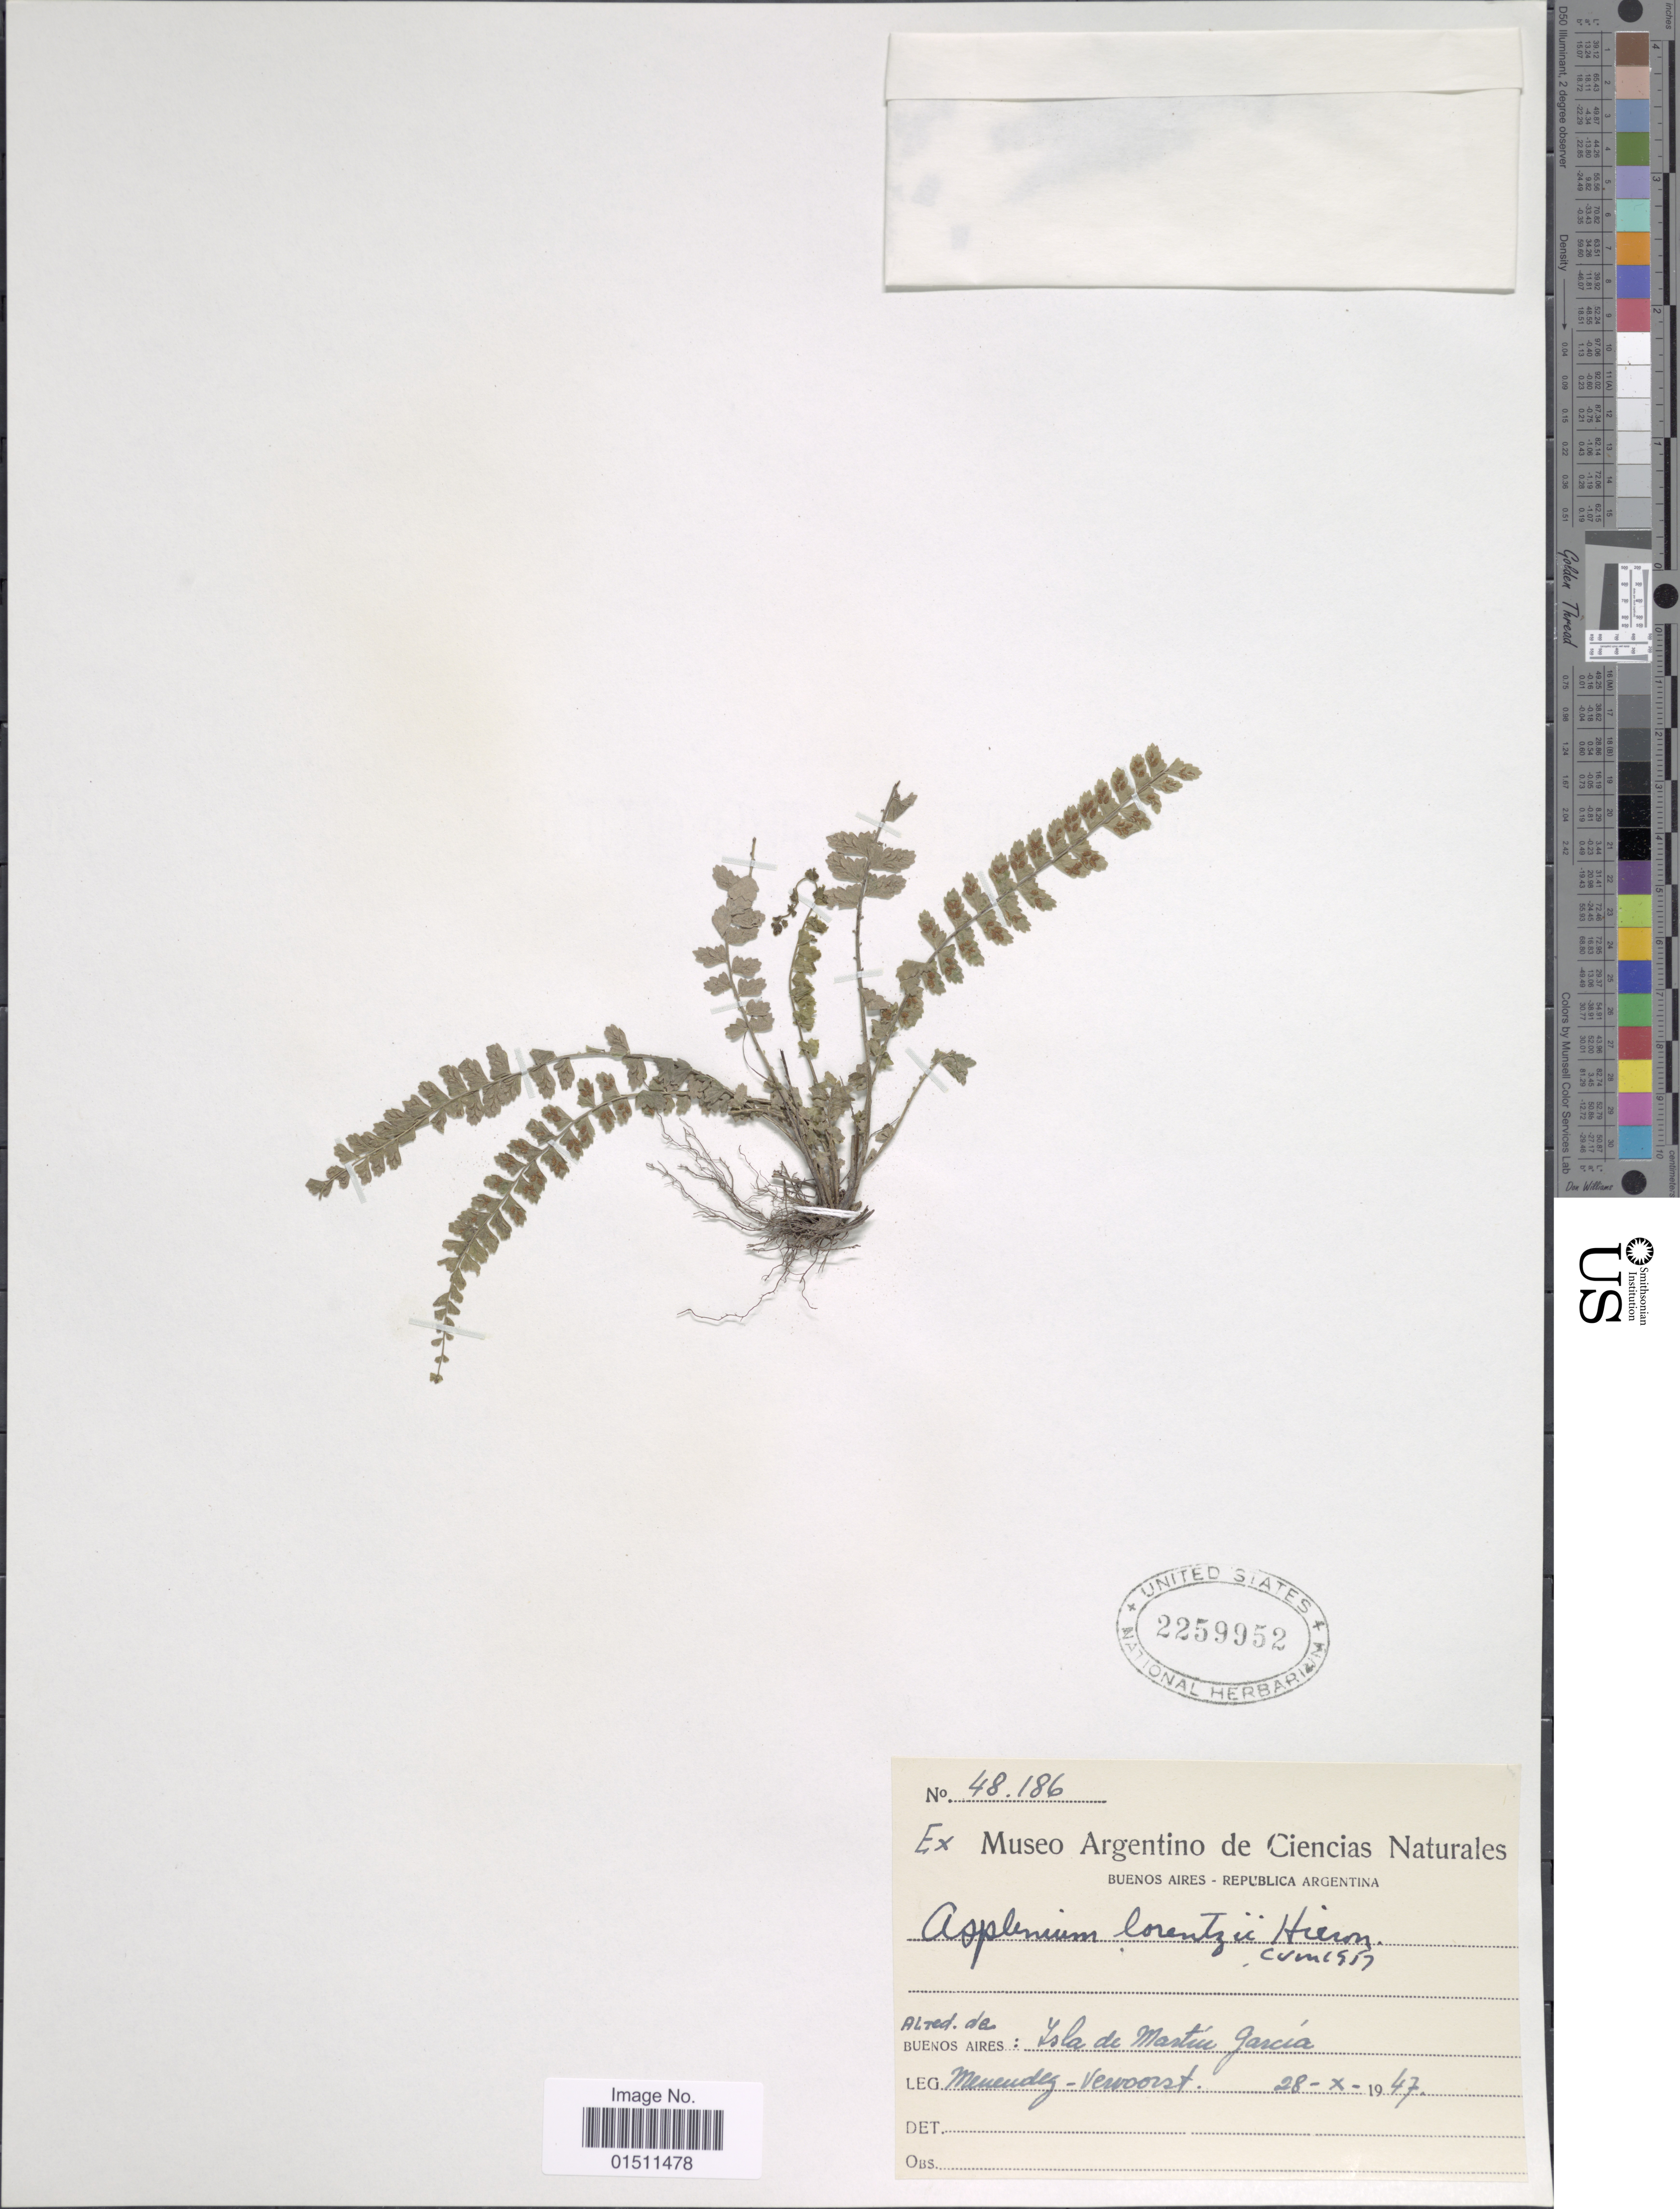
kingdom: Plantae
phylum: Tracheophyta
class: Polypodiopsida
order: Polypodiales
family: Aspleniaceae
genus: Asplenium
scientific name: Asplenium lorentzii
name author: Hieron.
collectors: Menendez-Vervoorst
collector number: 48186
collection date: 1947-10-28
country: Argentina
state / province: Buenos Aires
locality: Republica Argentina, Buenos Aires: Isla de Martin Garcia.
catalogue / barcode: US 2259952